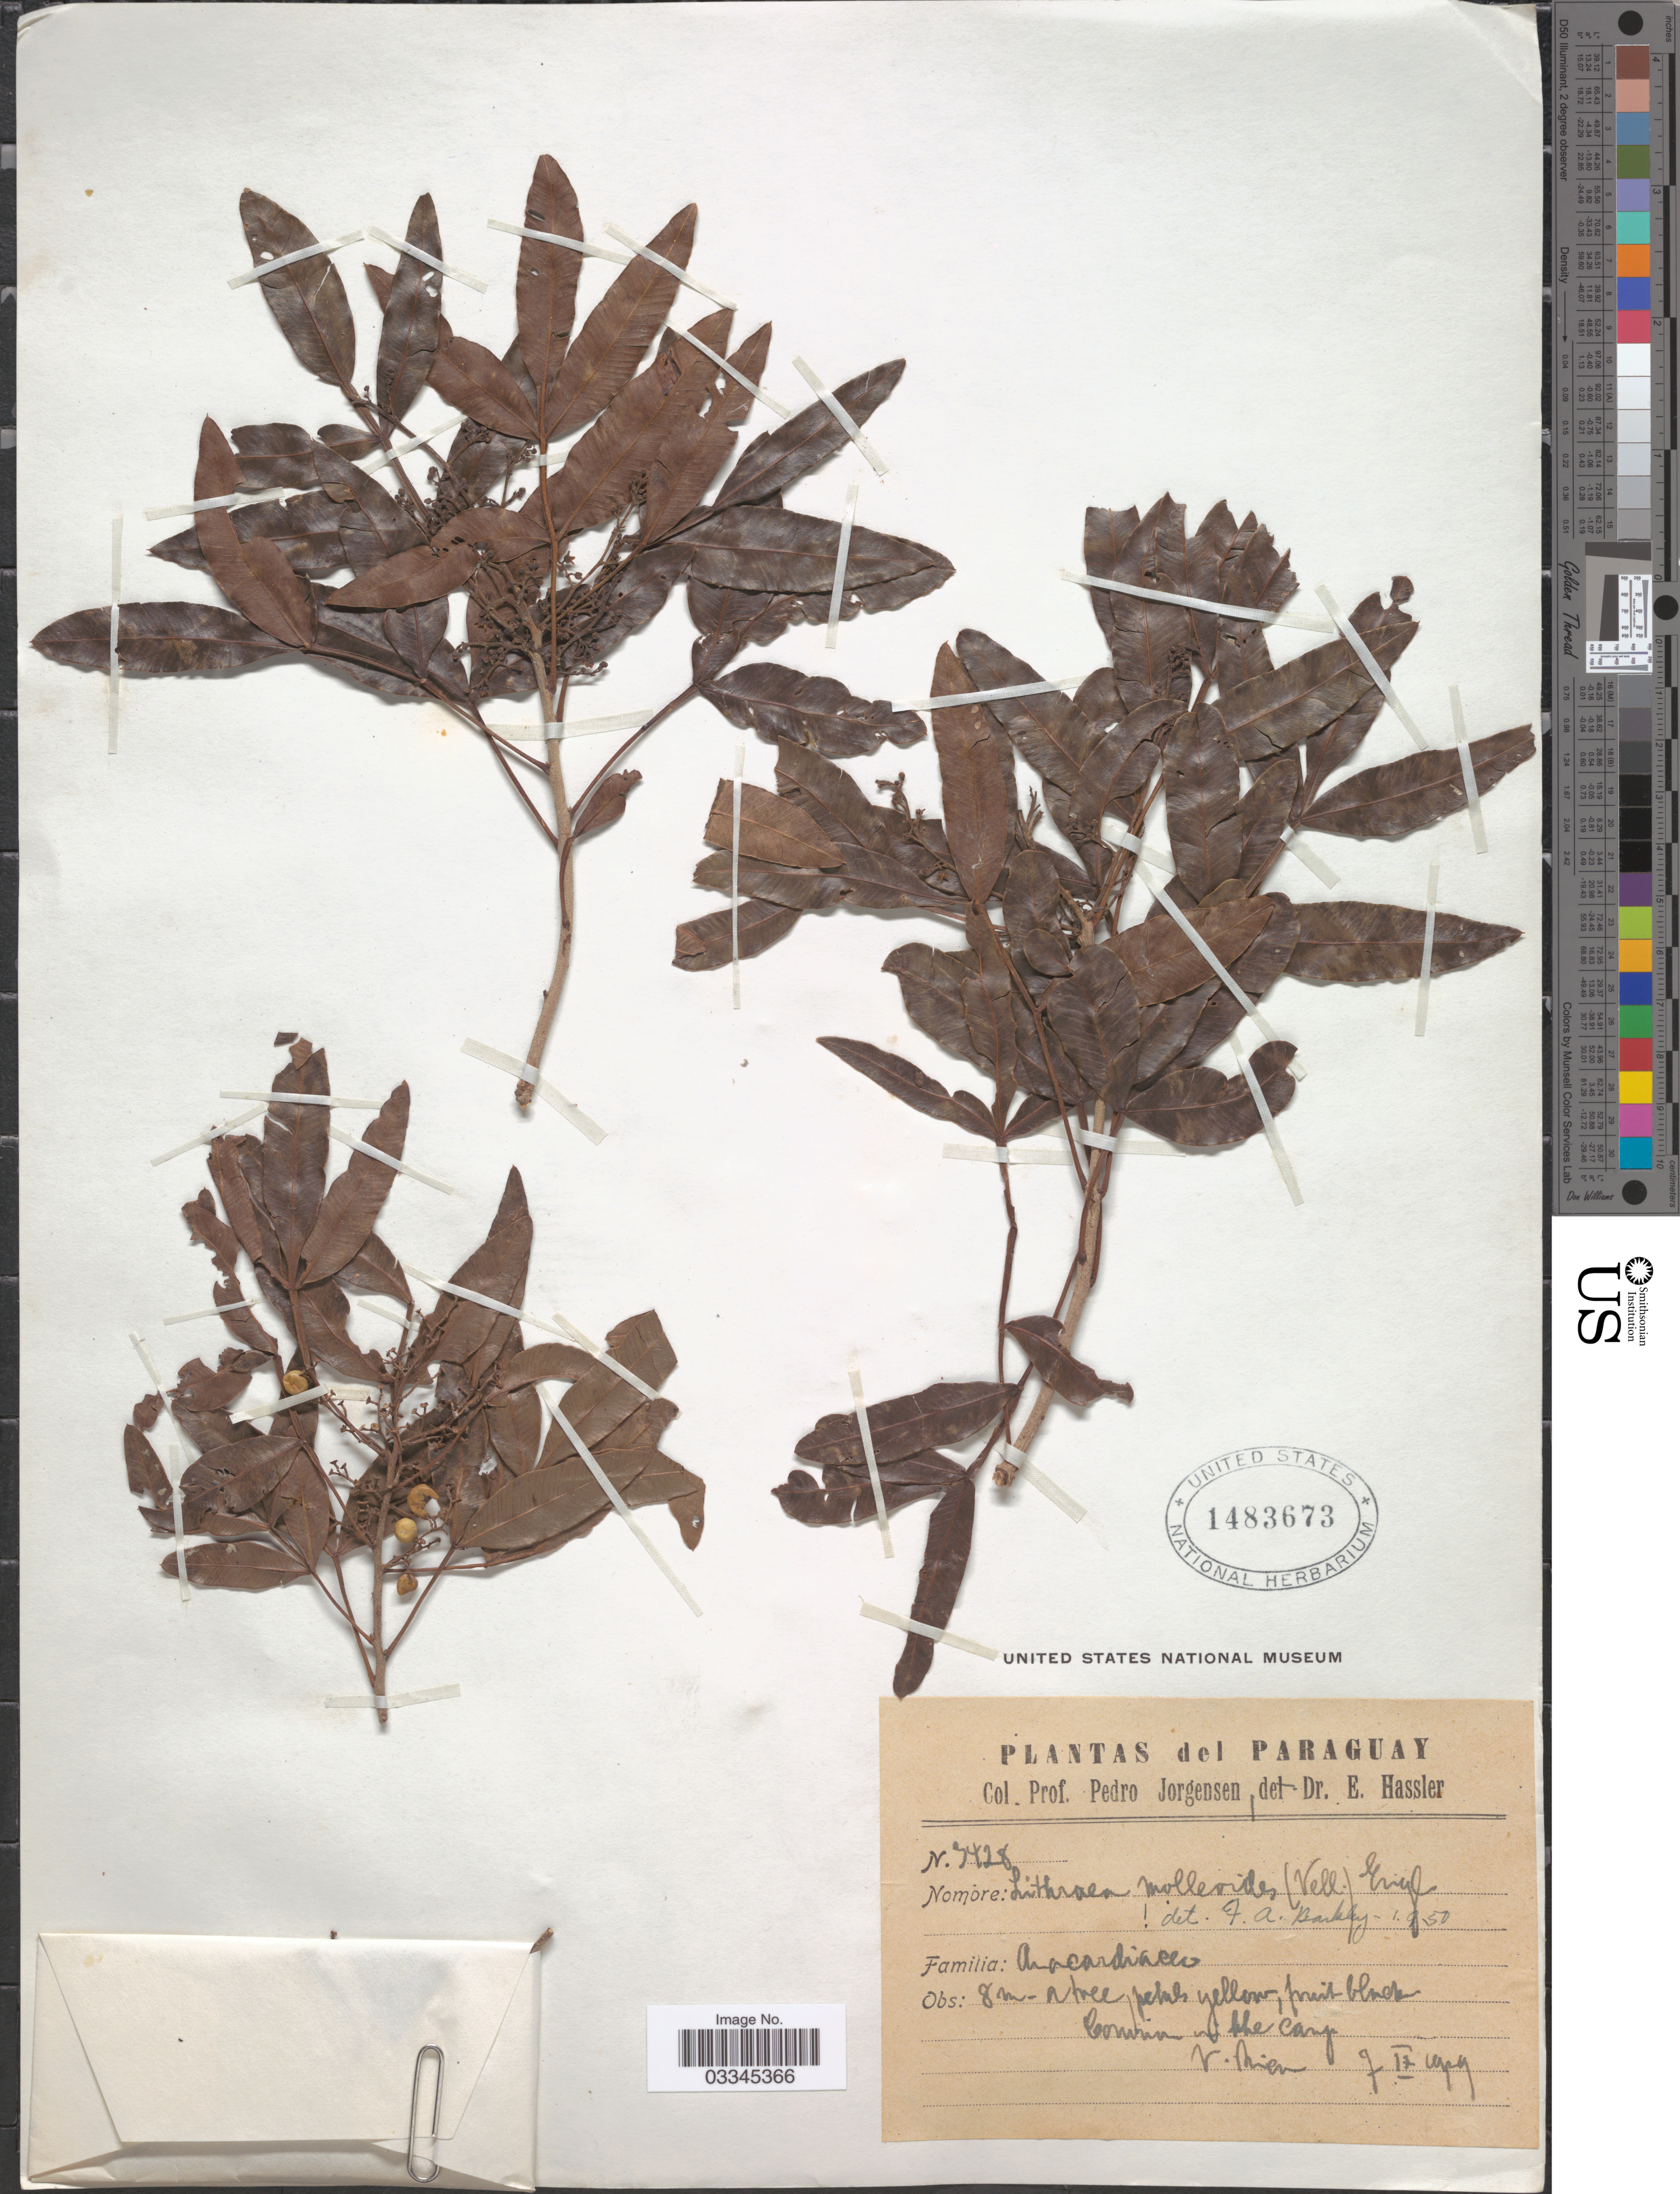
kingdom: Plantae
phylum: Tracheophyta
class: Magnoliopsida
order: Sapindales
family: Anacardiaceae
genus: Lithraea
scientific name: Lithraea molleoides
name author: (Vell.) Engl.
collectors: P. Jörgensen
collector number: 3428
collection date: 1929-09-07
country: Paraguay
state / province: Guaira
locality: Común in the campo, V. Rica.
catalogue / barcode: US 1483673